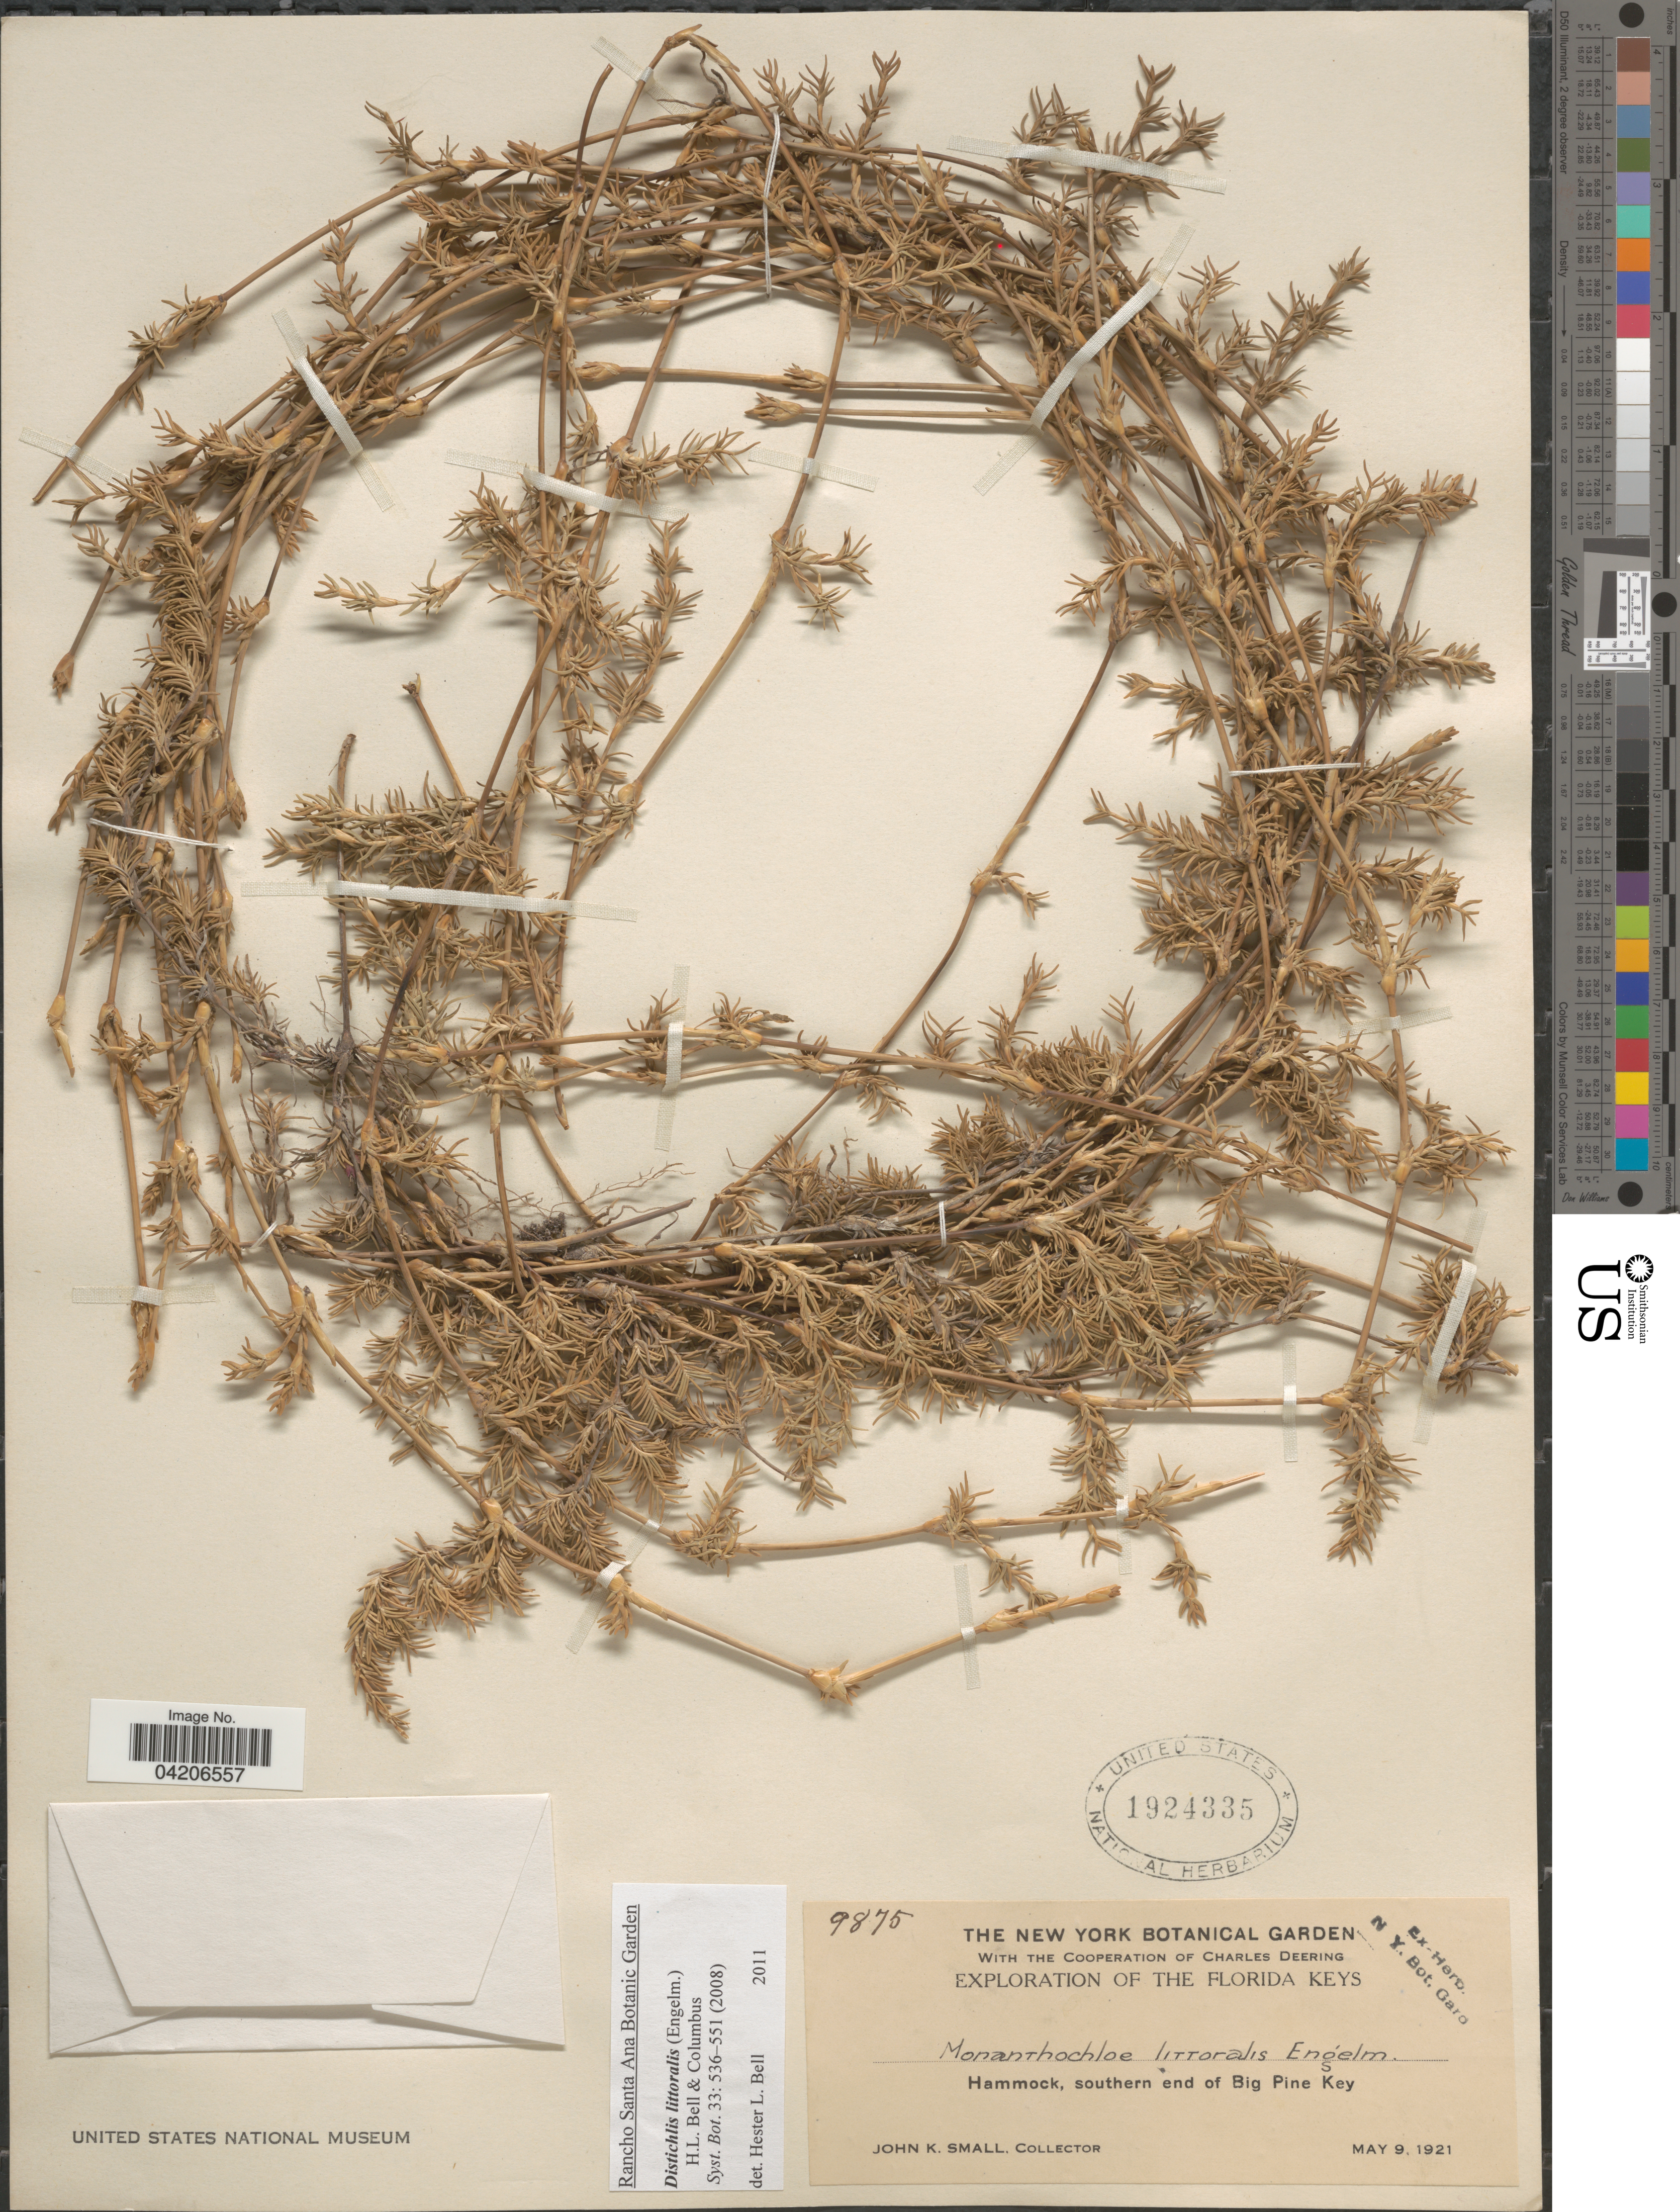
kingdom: Plantae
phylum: Tracheophyta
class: Liliopsida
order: Poales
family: Poaceae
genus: Distichlis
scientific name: Distichlis littoralis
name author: (Engelm.) H.L. Bell & Columbus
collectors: J. K. Small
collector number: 9875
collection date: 1921-05-09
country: United States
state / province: Florida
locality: Exploration of the Florida Keys. Hammock, southern end of Big Pine Key.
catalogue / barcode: US 1924335